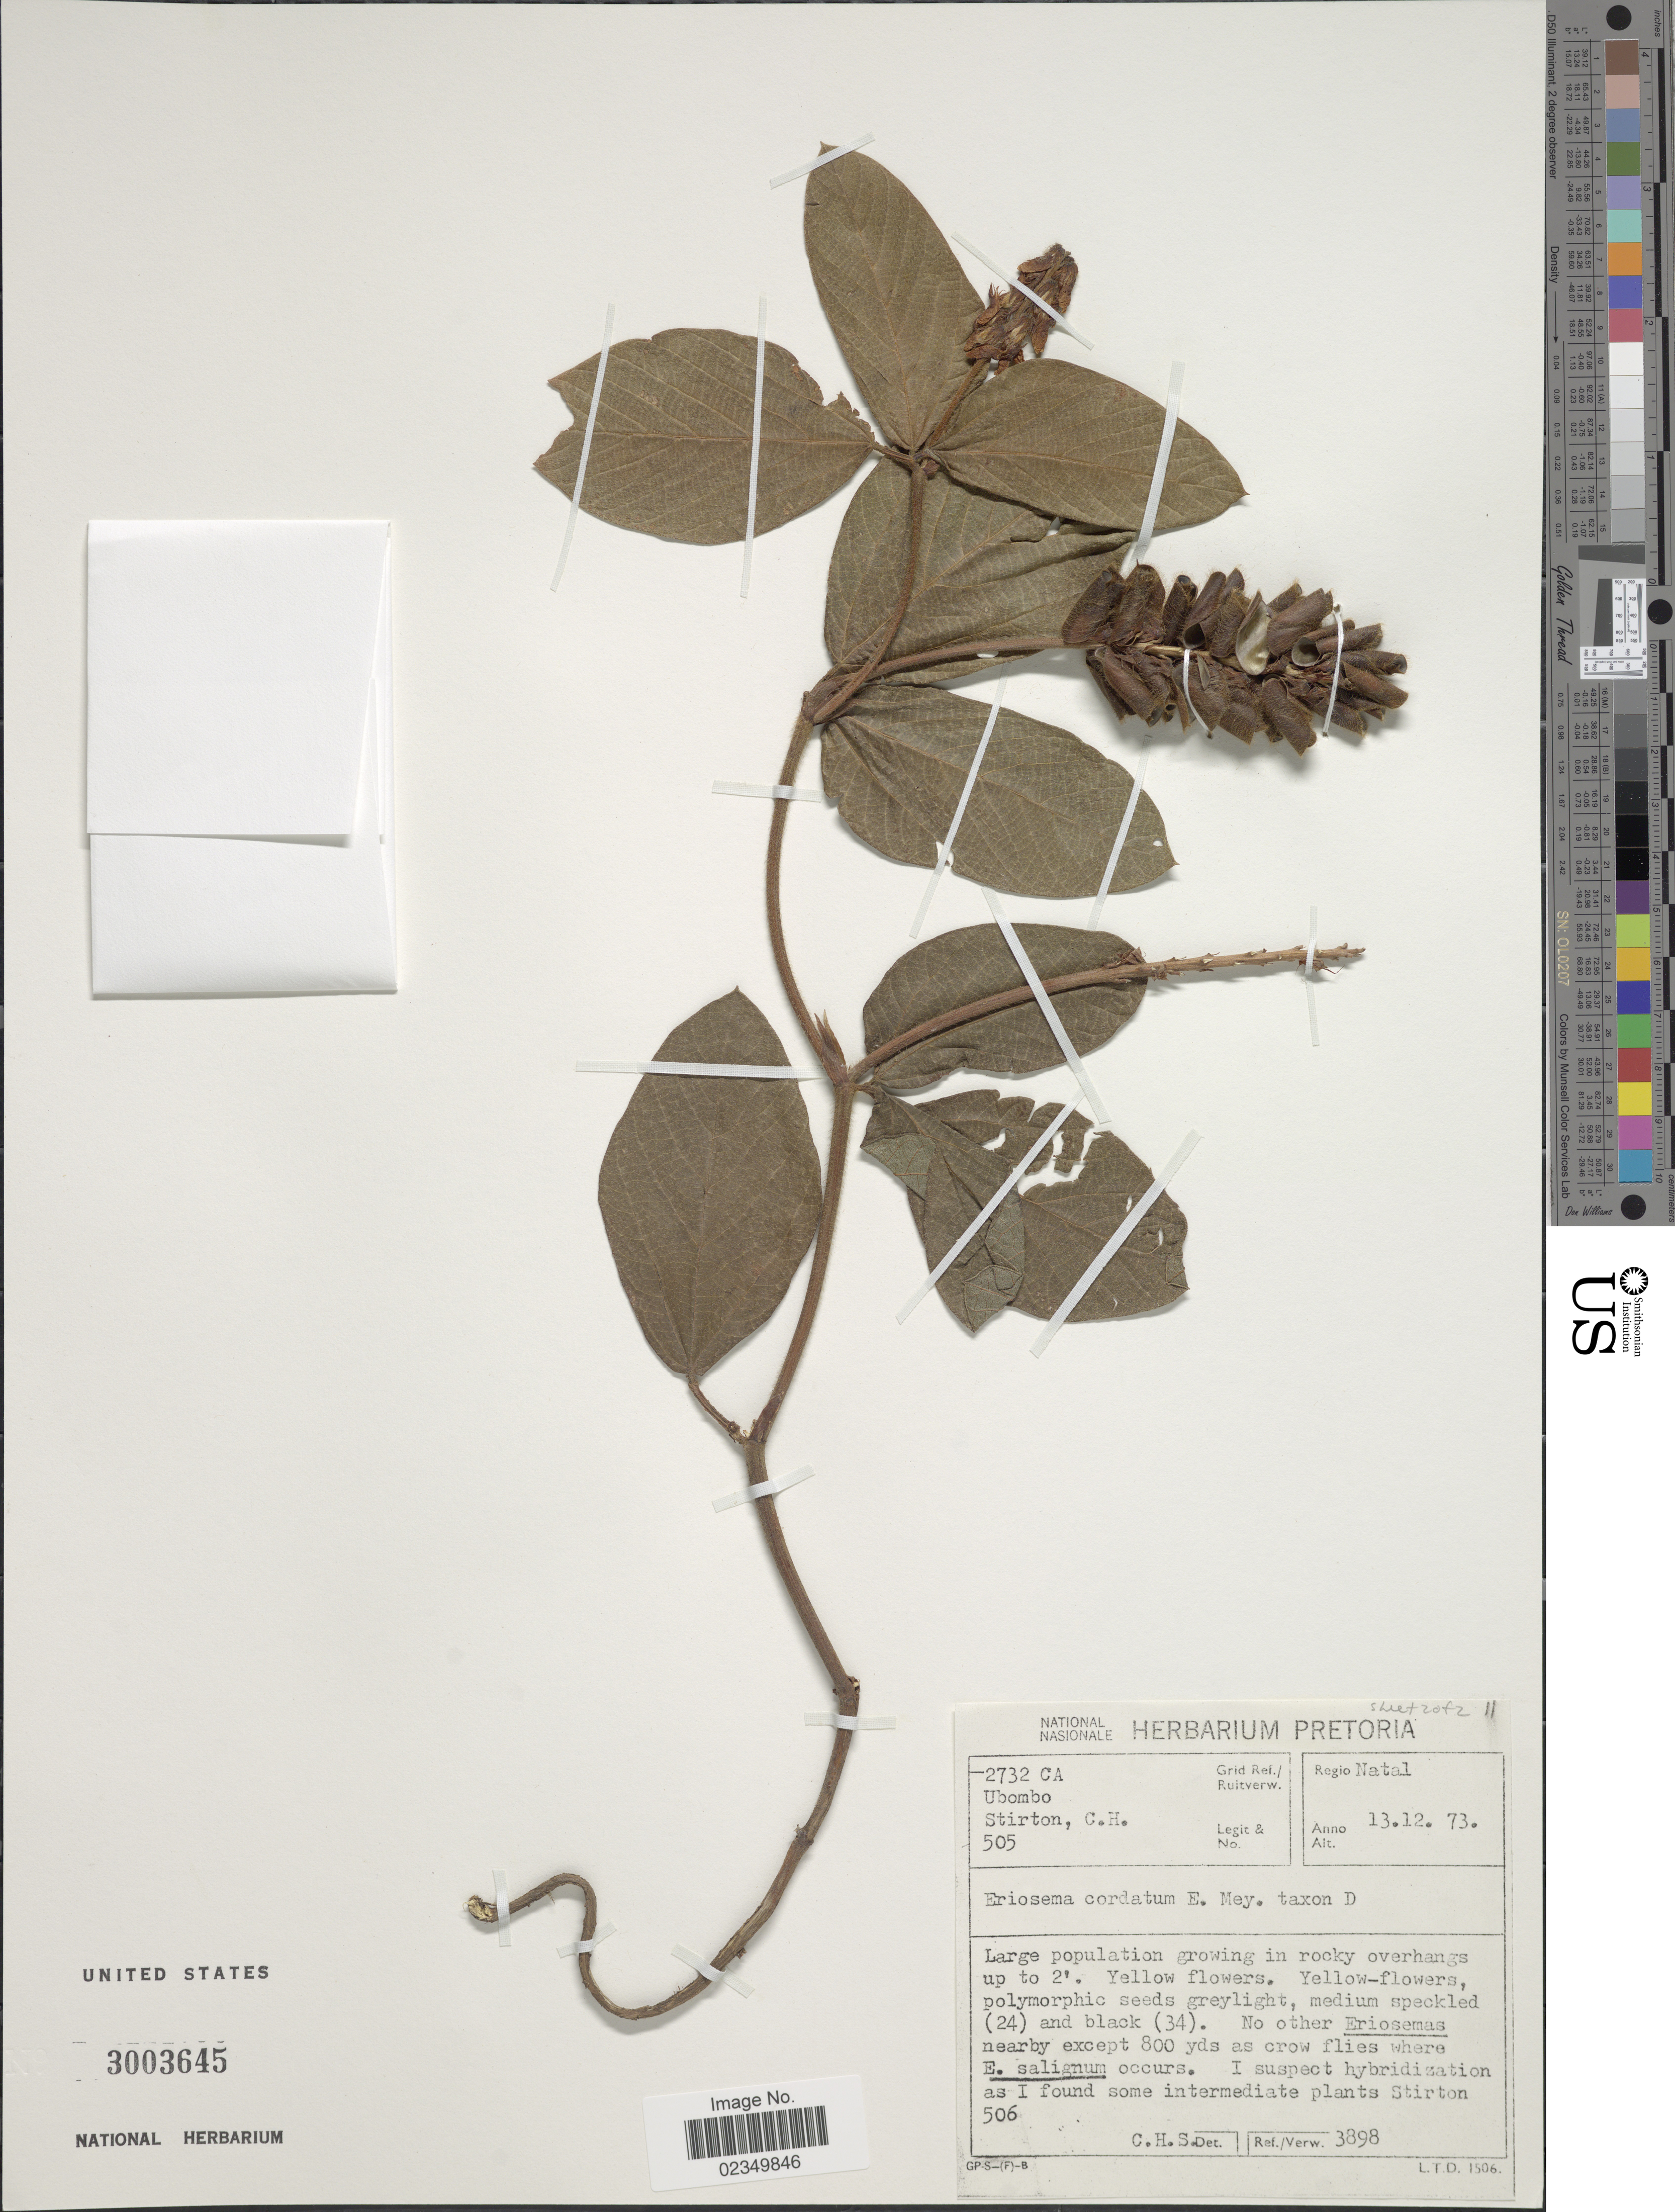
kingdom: Plantae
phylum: Tracheophyta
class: Magnoliopsida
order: Fabales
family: Fabaceae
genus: Eriosema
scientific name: Eriosema cordatum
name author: E. Mey.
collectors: C. H. Stirton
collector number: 505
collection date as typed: Transcribed d/m/y: 13/12/73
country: South Africa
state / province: KwaZulu-Natal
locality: Natal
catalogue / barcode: US 3003645